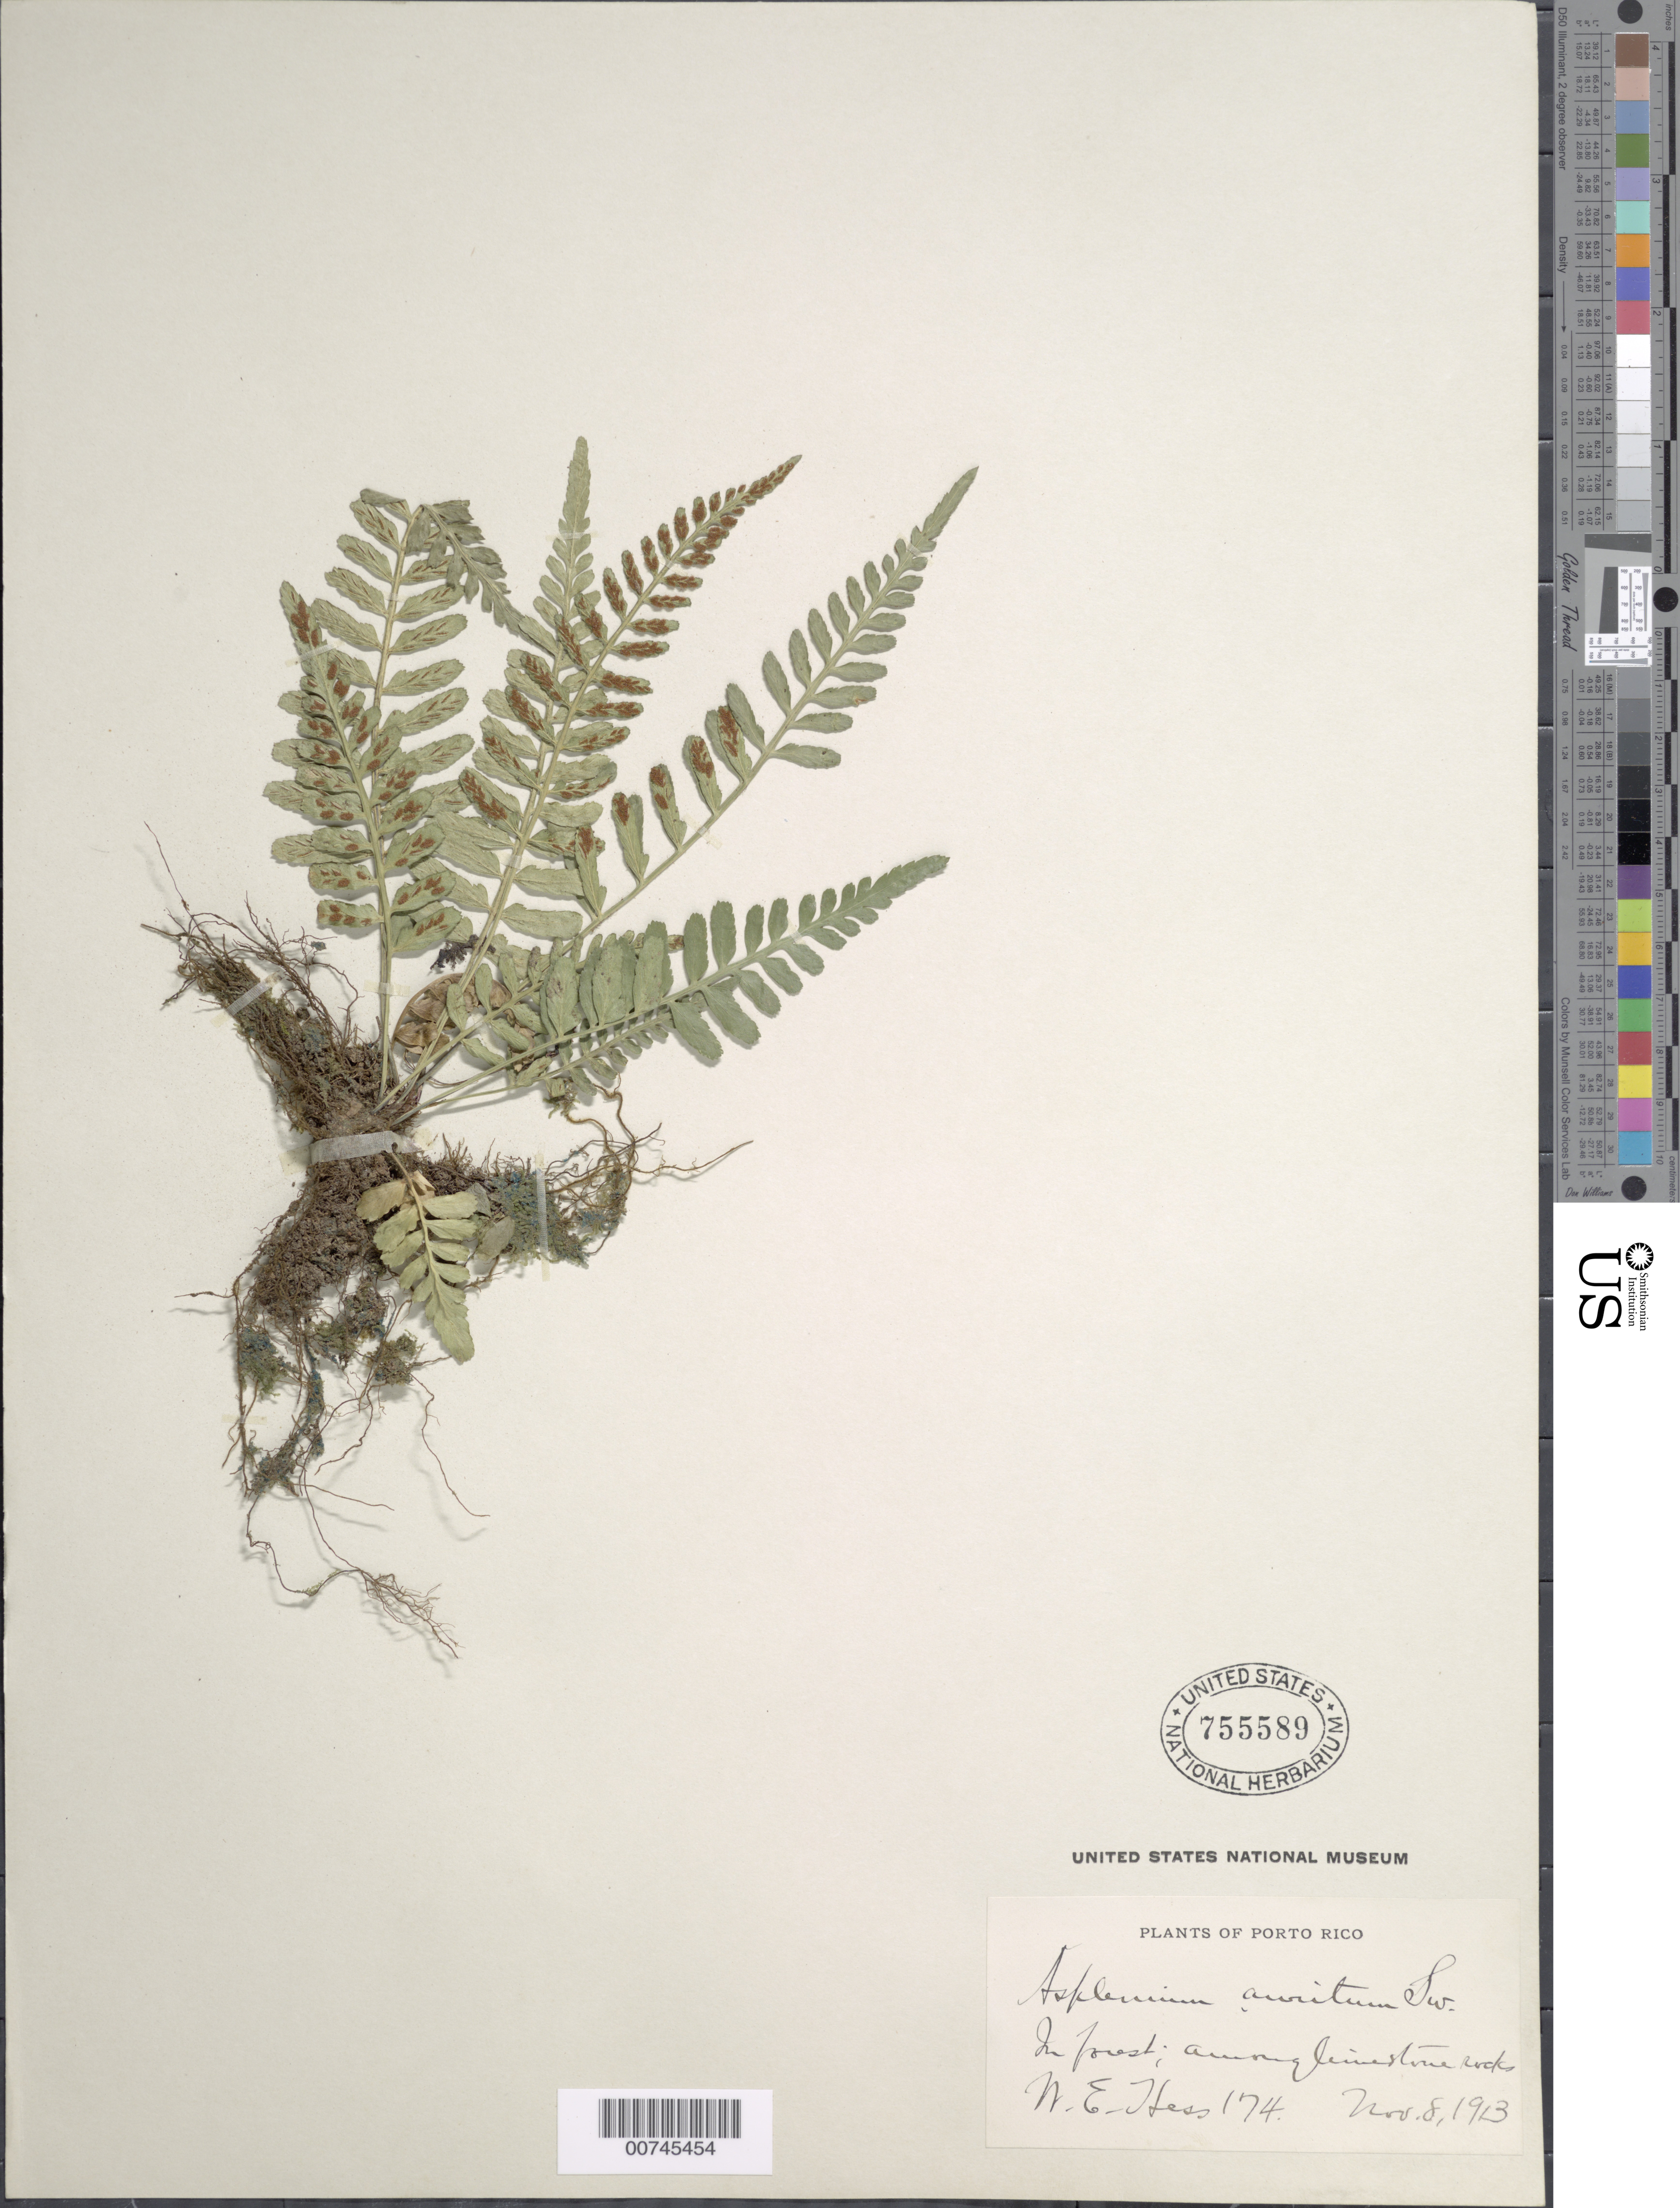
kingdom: Plantae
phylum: Tracheophyta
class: Polypodiopsida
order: Polypodiales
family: Aspleniaceae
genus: Asplenium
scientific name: Asplenium auritum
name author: Sw.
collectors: W. Hess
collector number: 174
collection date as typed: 08 Nov 1913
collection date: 1913-11-08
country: Puerto Rico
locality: In Forest, among limestone rocks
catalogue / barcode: US 755589